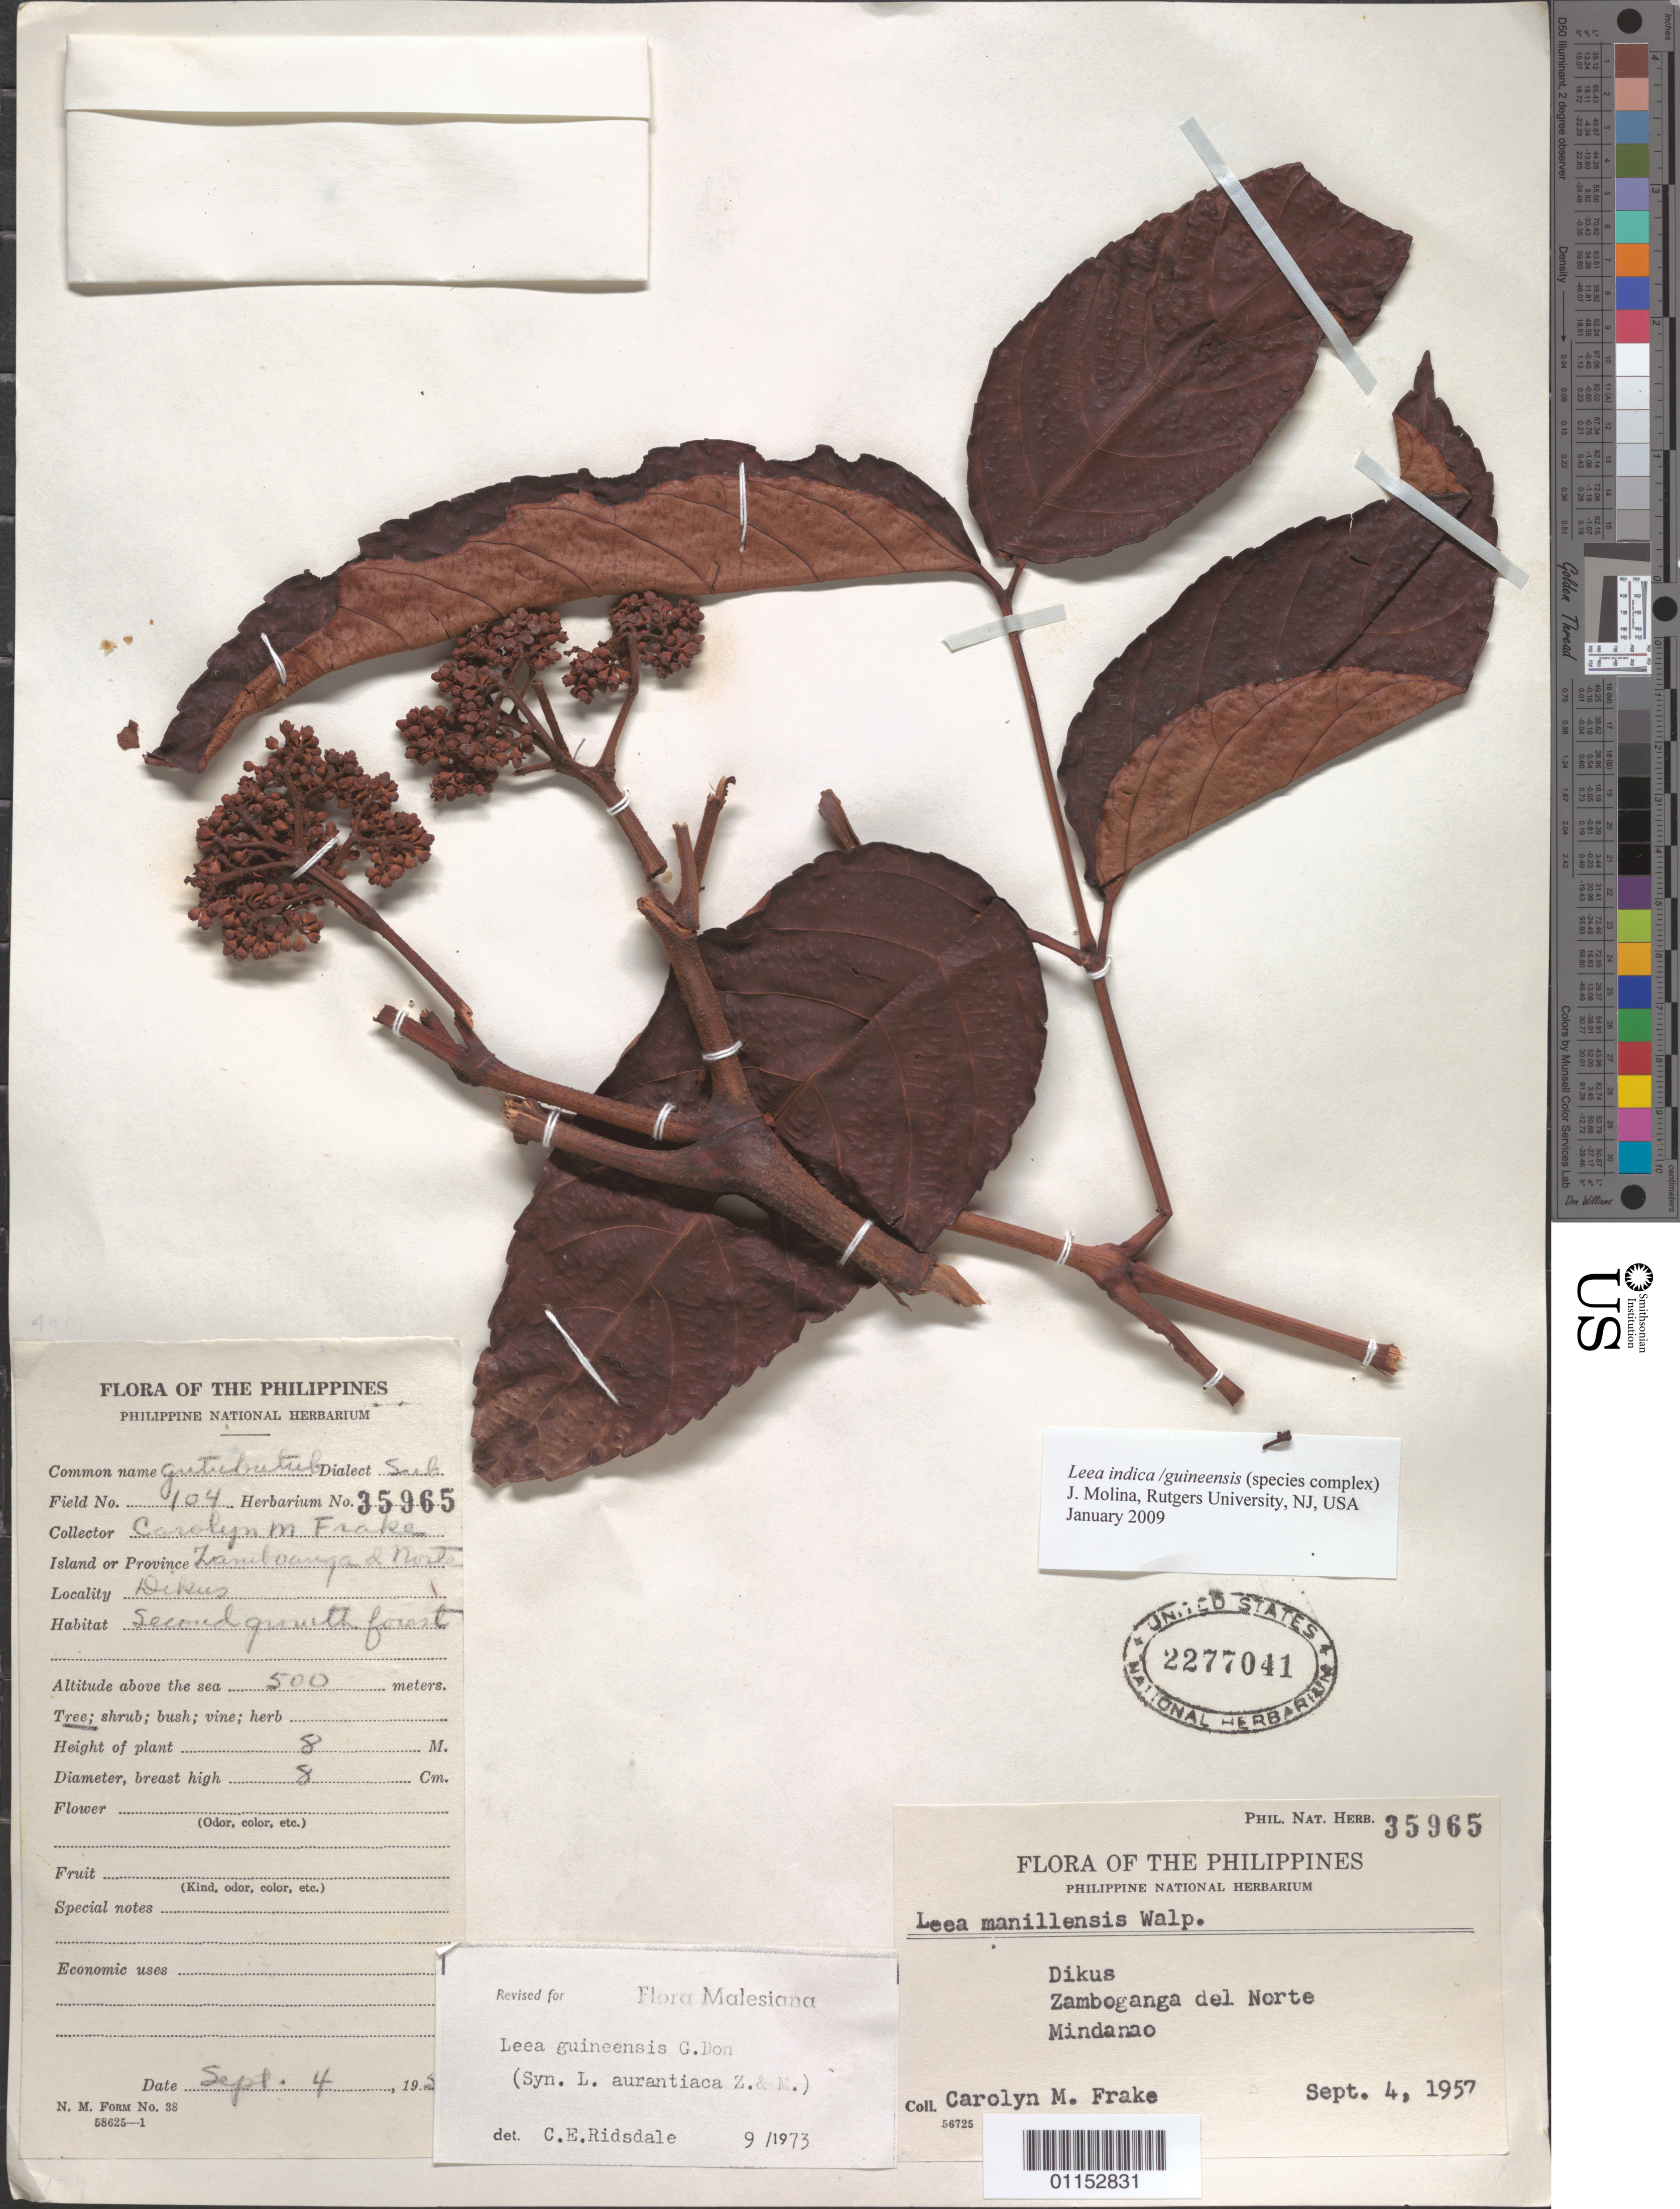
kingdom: Plantae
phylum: Tracheophyta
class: Magnoliopsida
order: Vitales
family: Vitaceae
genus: Leea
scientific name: Leea indica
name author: (Burm. f.) Merr.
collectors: C. M. Frake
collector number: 35965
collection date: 1957-09-04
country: Philippines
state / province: Zamboanga Peninsula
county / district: Zamboanga del Norte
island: Mindanao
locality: Dikus.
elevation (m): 500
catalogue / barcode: US 2277041